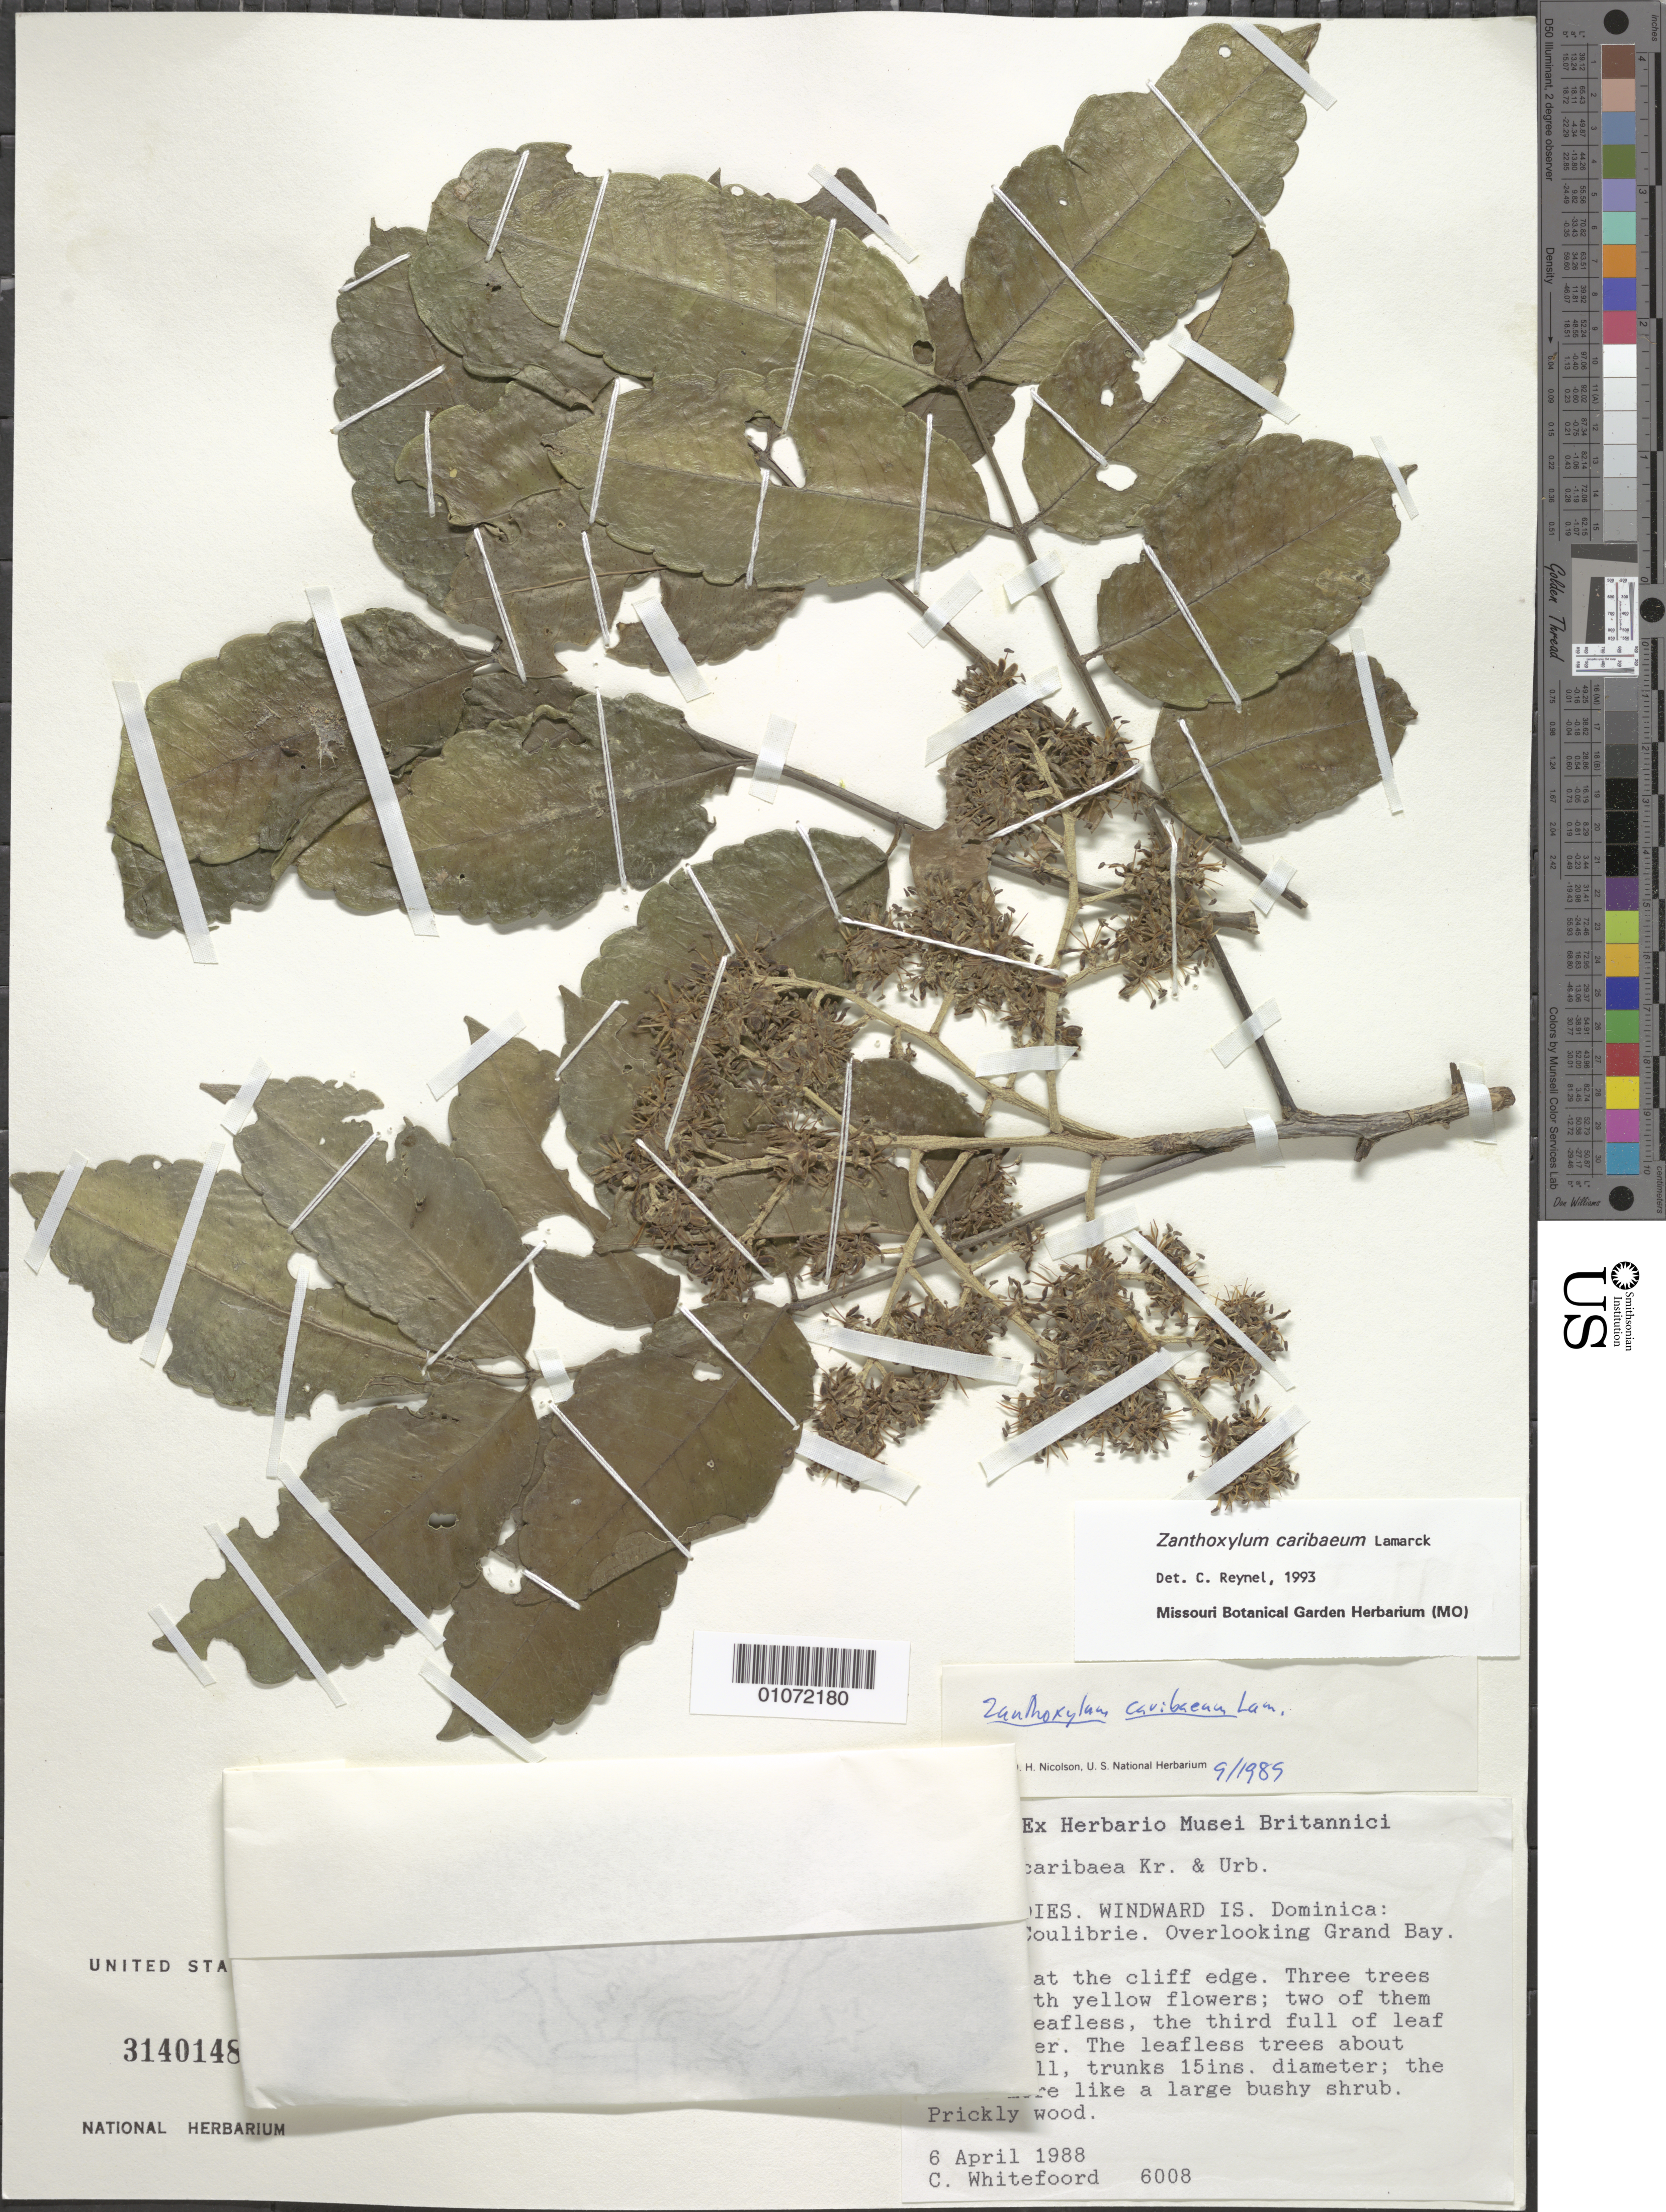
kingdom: Plantae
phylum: Tracheophyta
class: Magnoliopsida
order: Sapindales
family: Rutaceae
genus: Zanthoxylum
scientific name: Zanthoxylum caribaeum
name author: Lam.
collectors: C. Whitefoord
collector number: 6008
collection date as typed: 06 Apr 1988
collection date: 1988-04-06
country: Dominica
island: Dominica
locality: Petite couliebre, overlooking Grand Bay.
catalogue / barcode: US 3140148